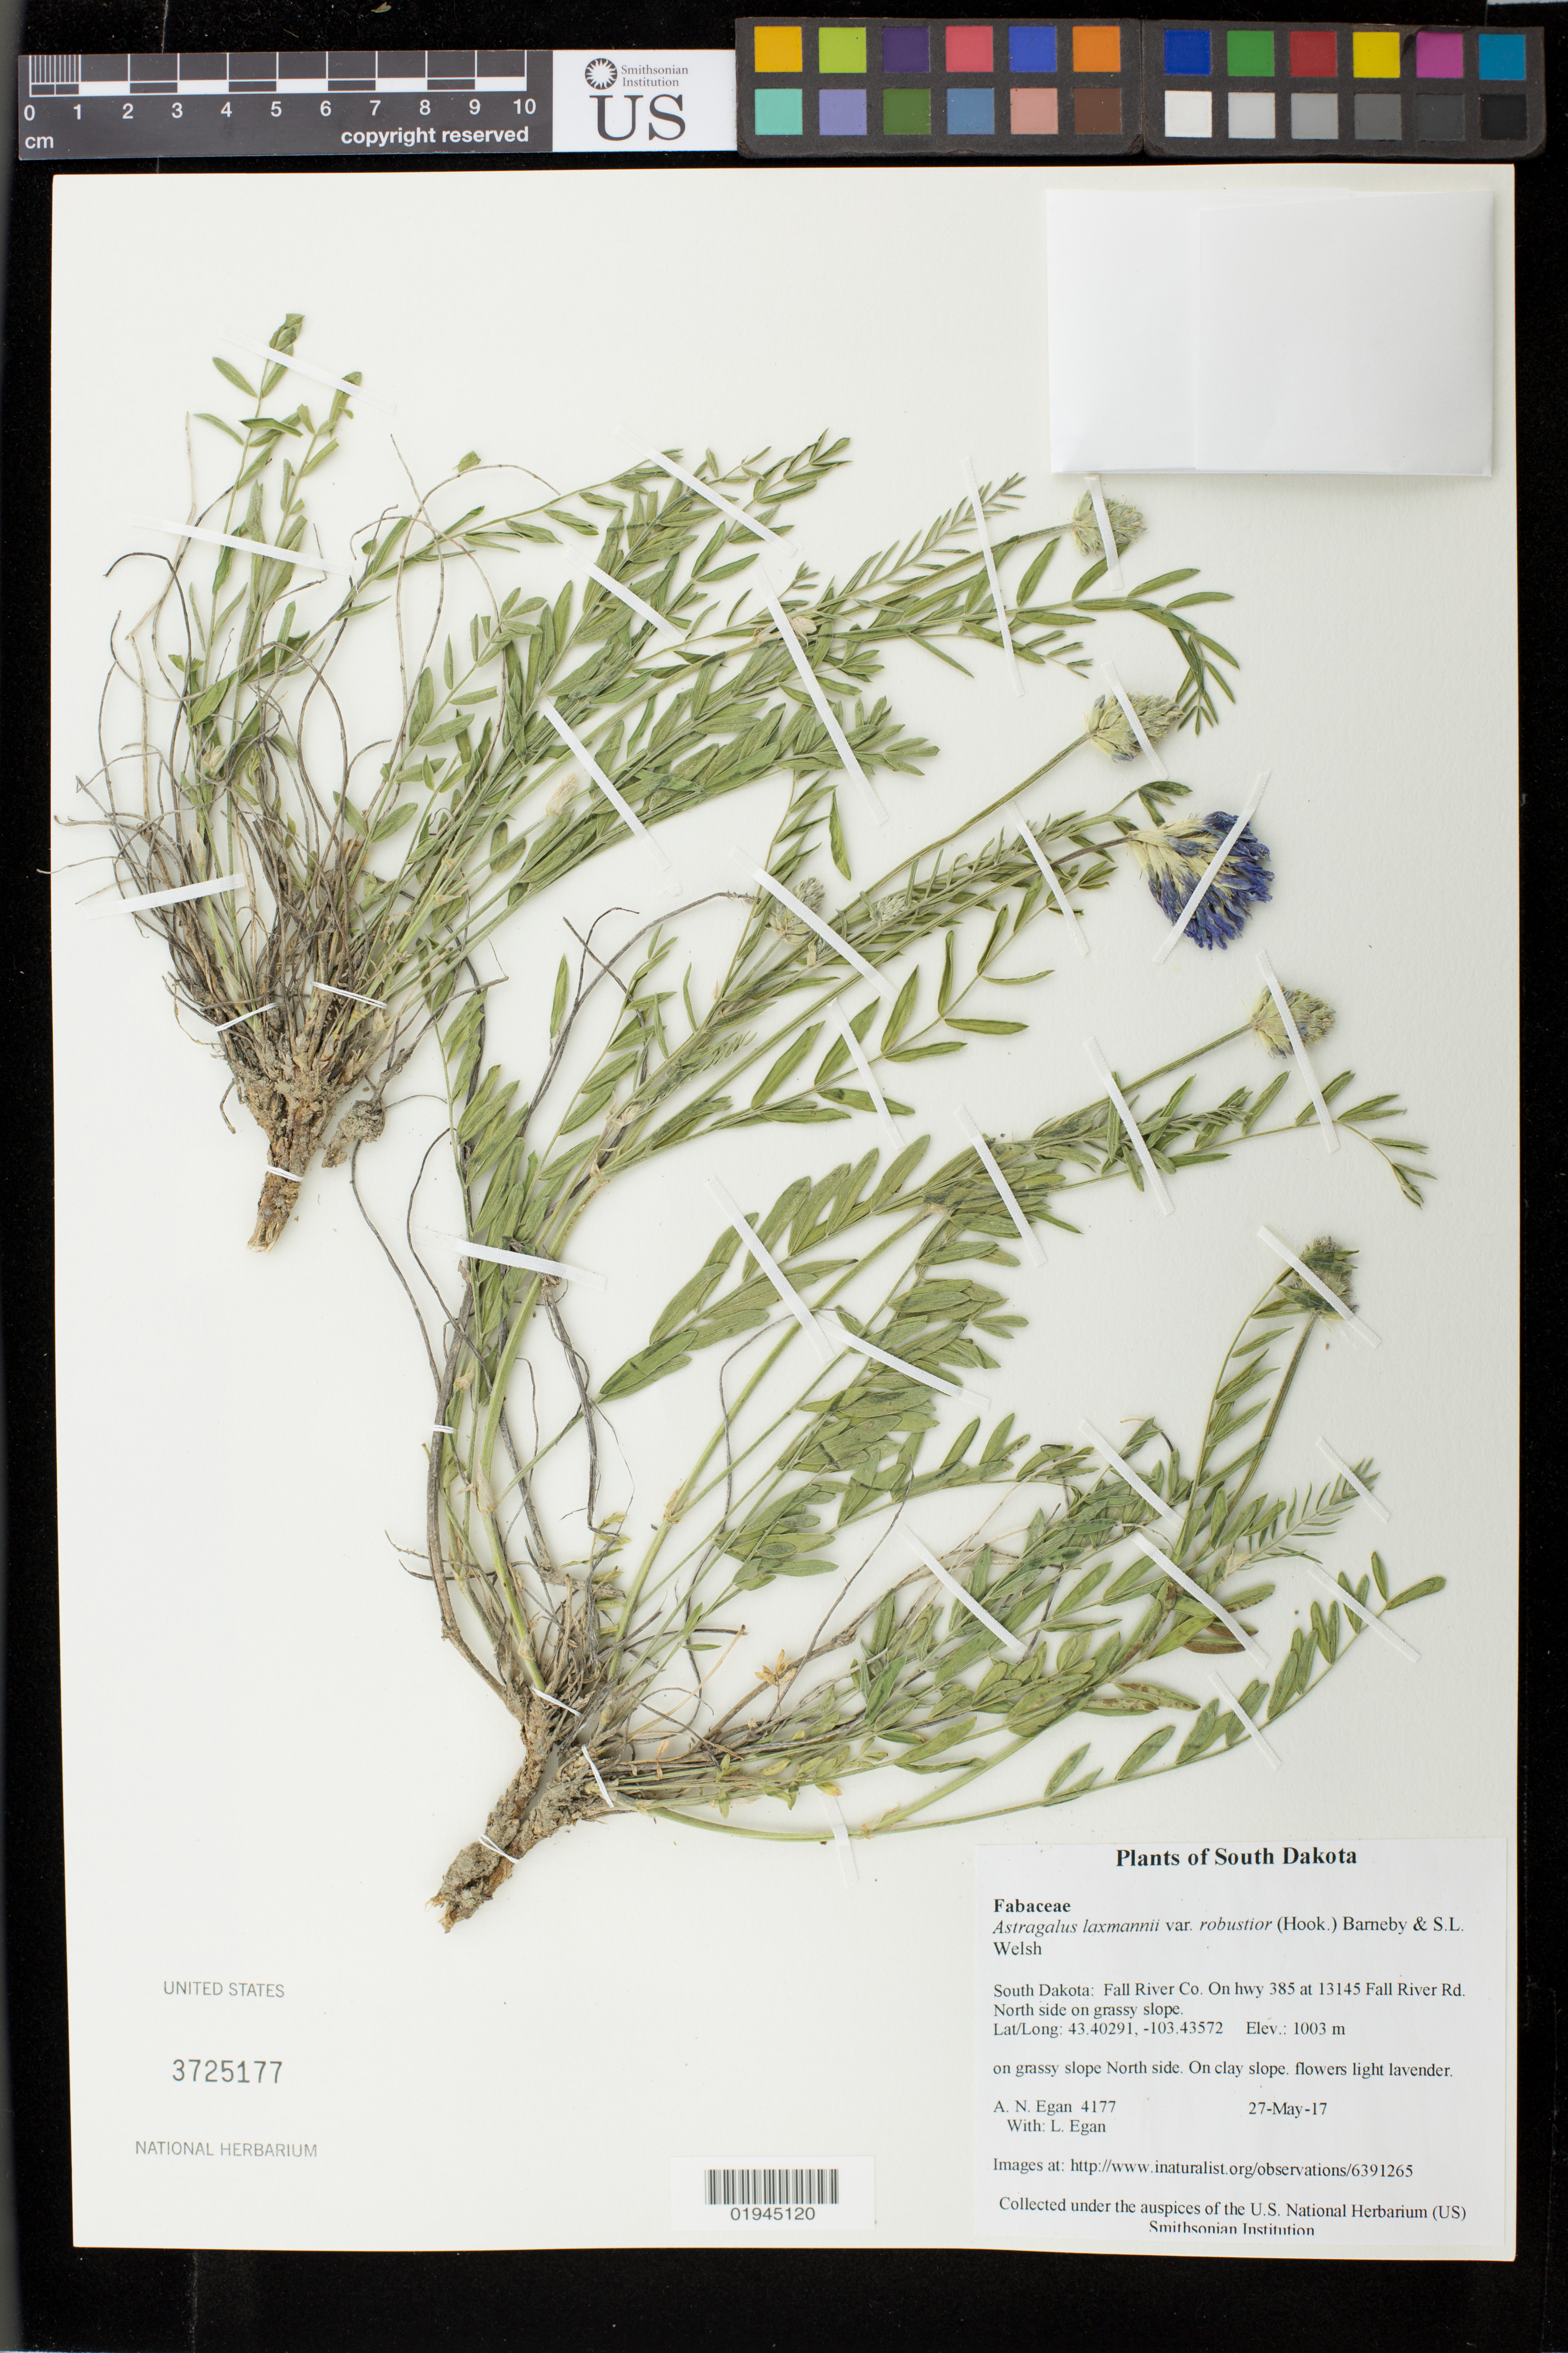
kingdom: Plantae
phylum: Tracheophyta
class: Magnoliopsida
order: Fabales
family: Fabaceae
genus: Astragalus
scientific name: Astragalus laxmannii var. robustior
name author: (Hook.) Barneby & S.L. Welsh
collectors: A. N. Egan & L. Egan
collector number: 4177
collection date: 2017-05-27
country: United States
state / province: South Dakota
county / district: Fall River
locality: On hwy 385 at 13145 Fall River Rd. North side on grassy slope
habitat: on grassy slope North side. On clay slope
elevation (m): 1003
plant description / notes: http://www.inaturalist.org/observations/6391265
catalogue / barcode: US 3725177